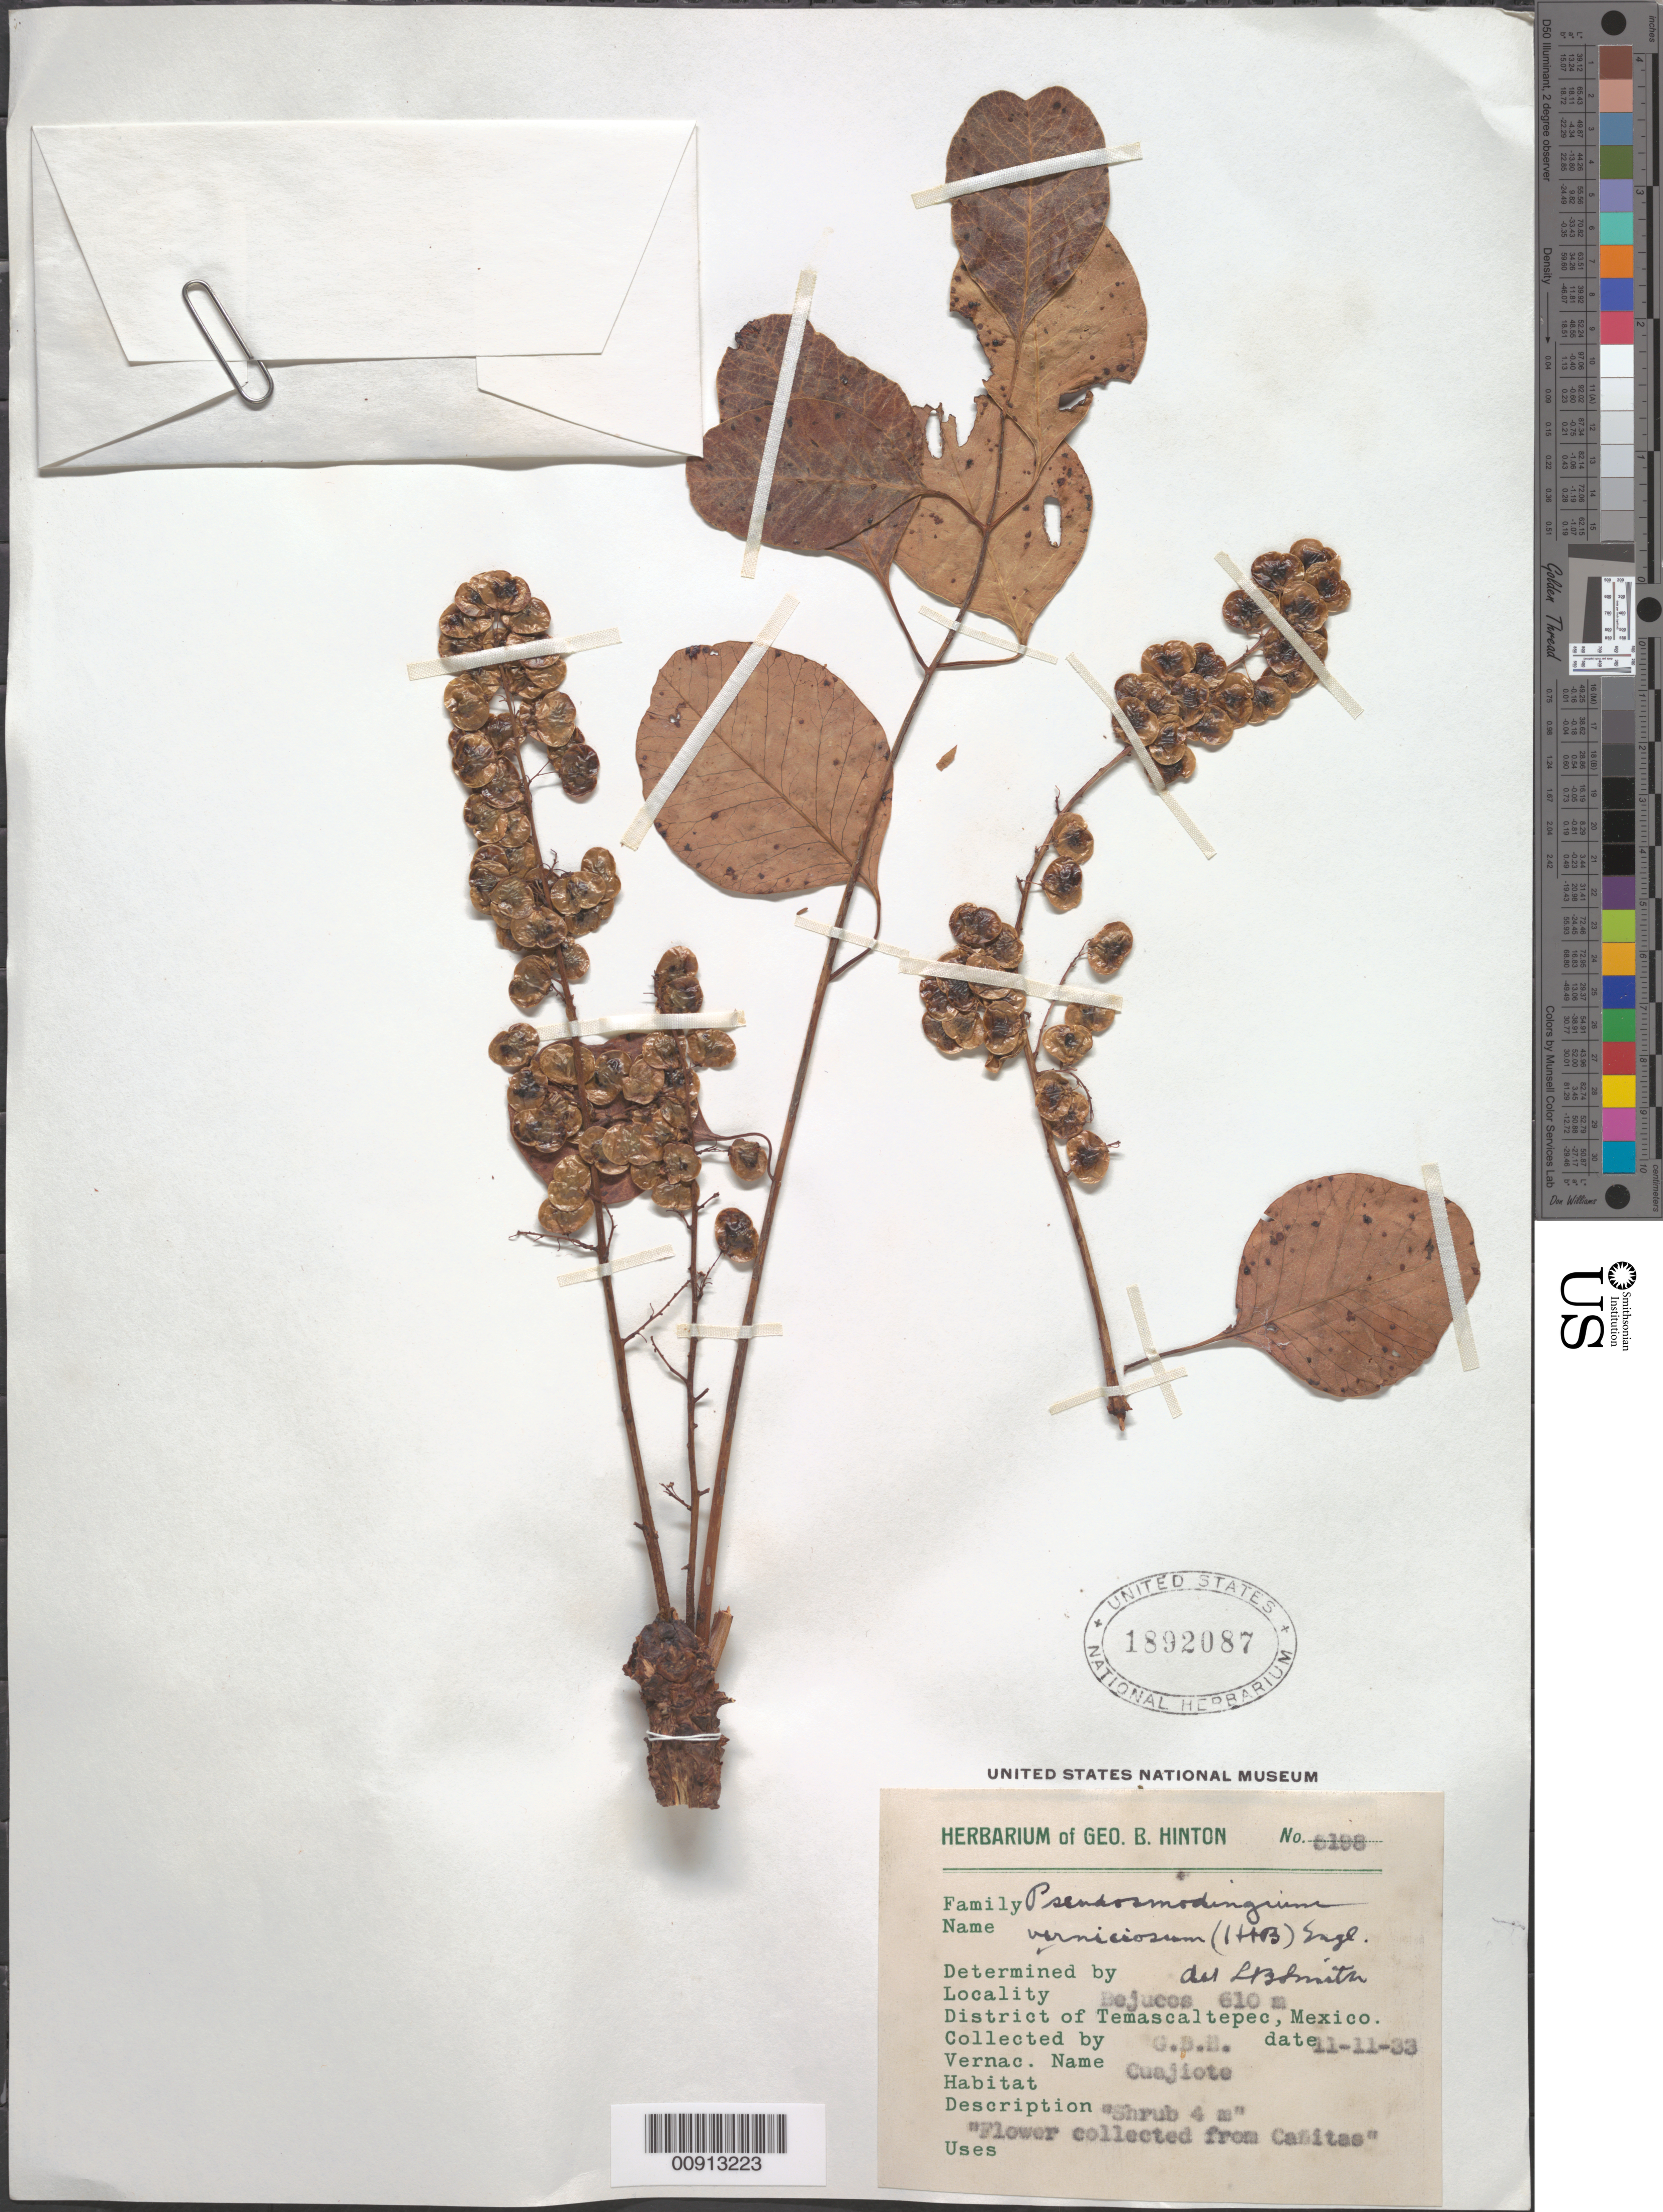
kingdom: Plantae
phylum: Tracheophyta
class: Magnoliopsida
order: Sapindales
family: Anacardiaceae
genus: Pseudosmodingium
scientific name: Pseudosmodingium perniciosum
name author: (Kunth) Engl.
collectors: G. B. Hinton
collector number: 5188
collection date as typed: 11 Nov 1933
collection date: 1933-11-11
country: Mexico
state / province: México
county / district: Temascaltepec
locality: Bejucos, District Temascaltepec, State of México.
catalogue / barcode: US 1892087